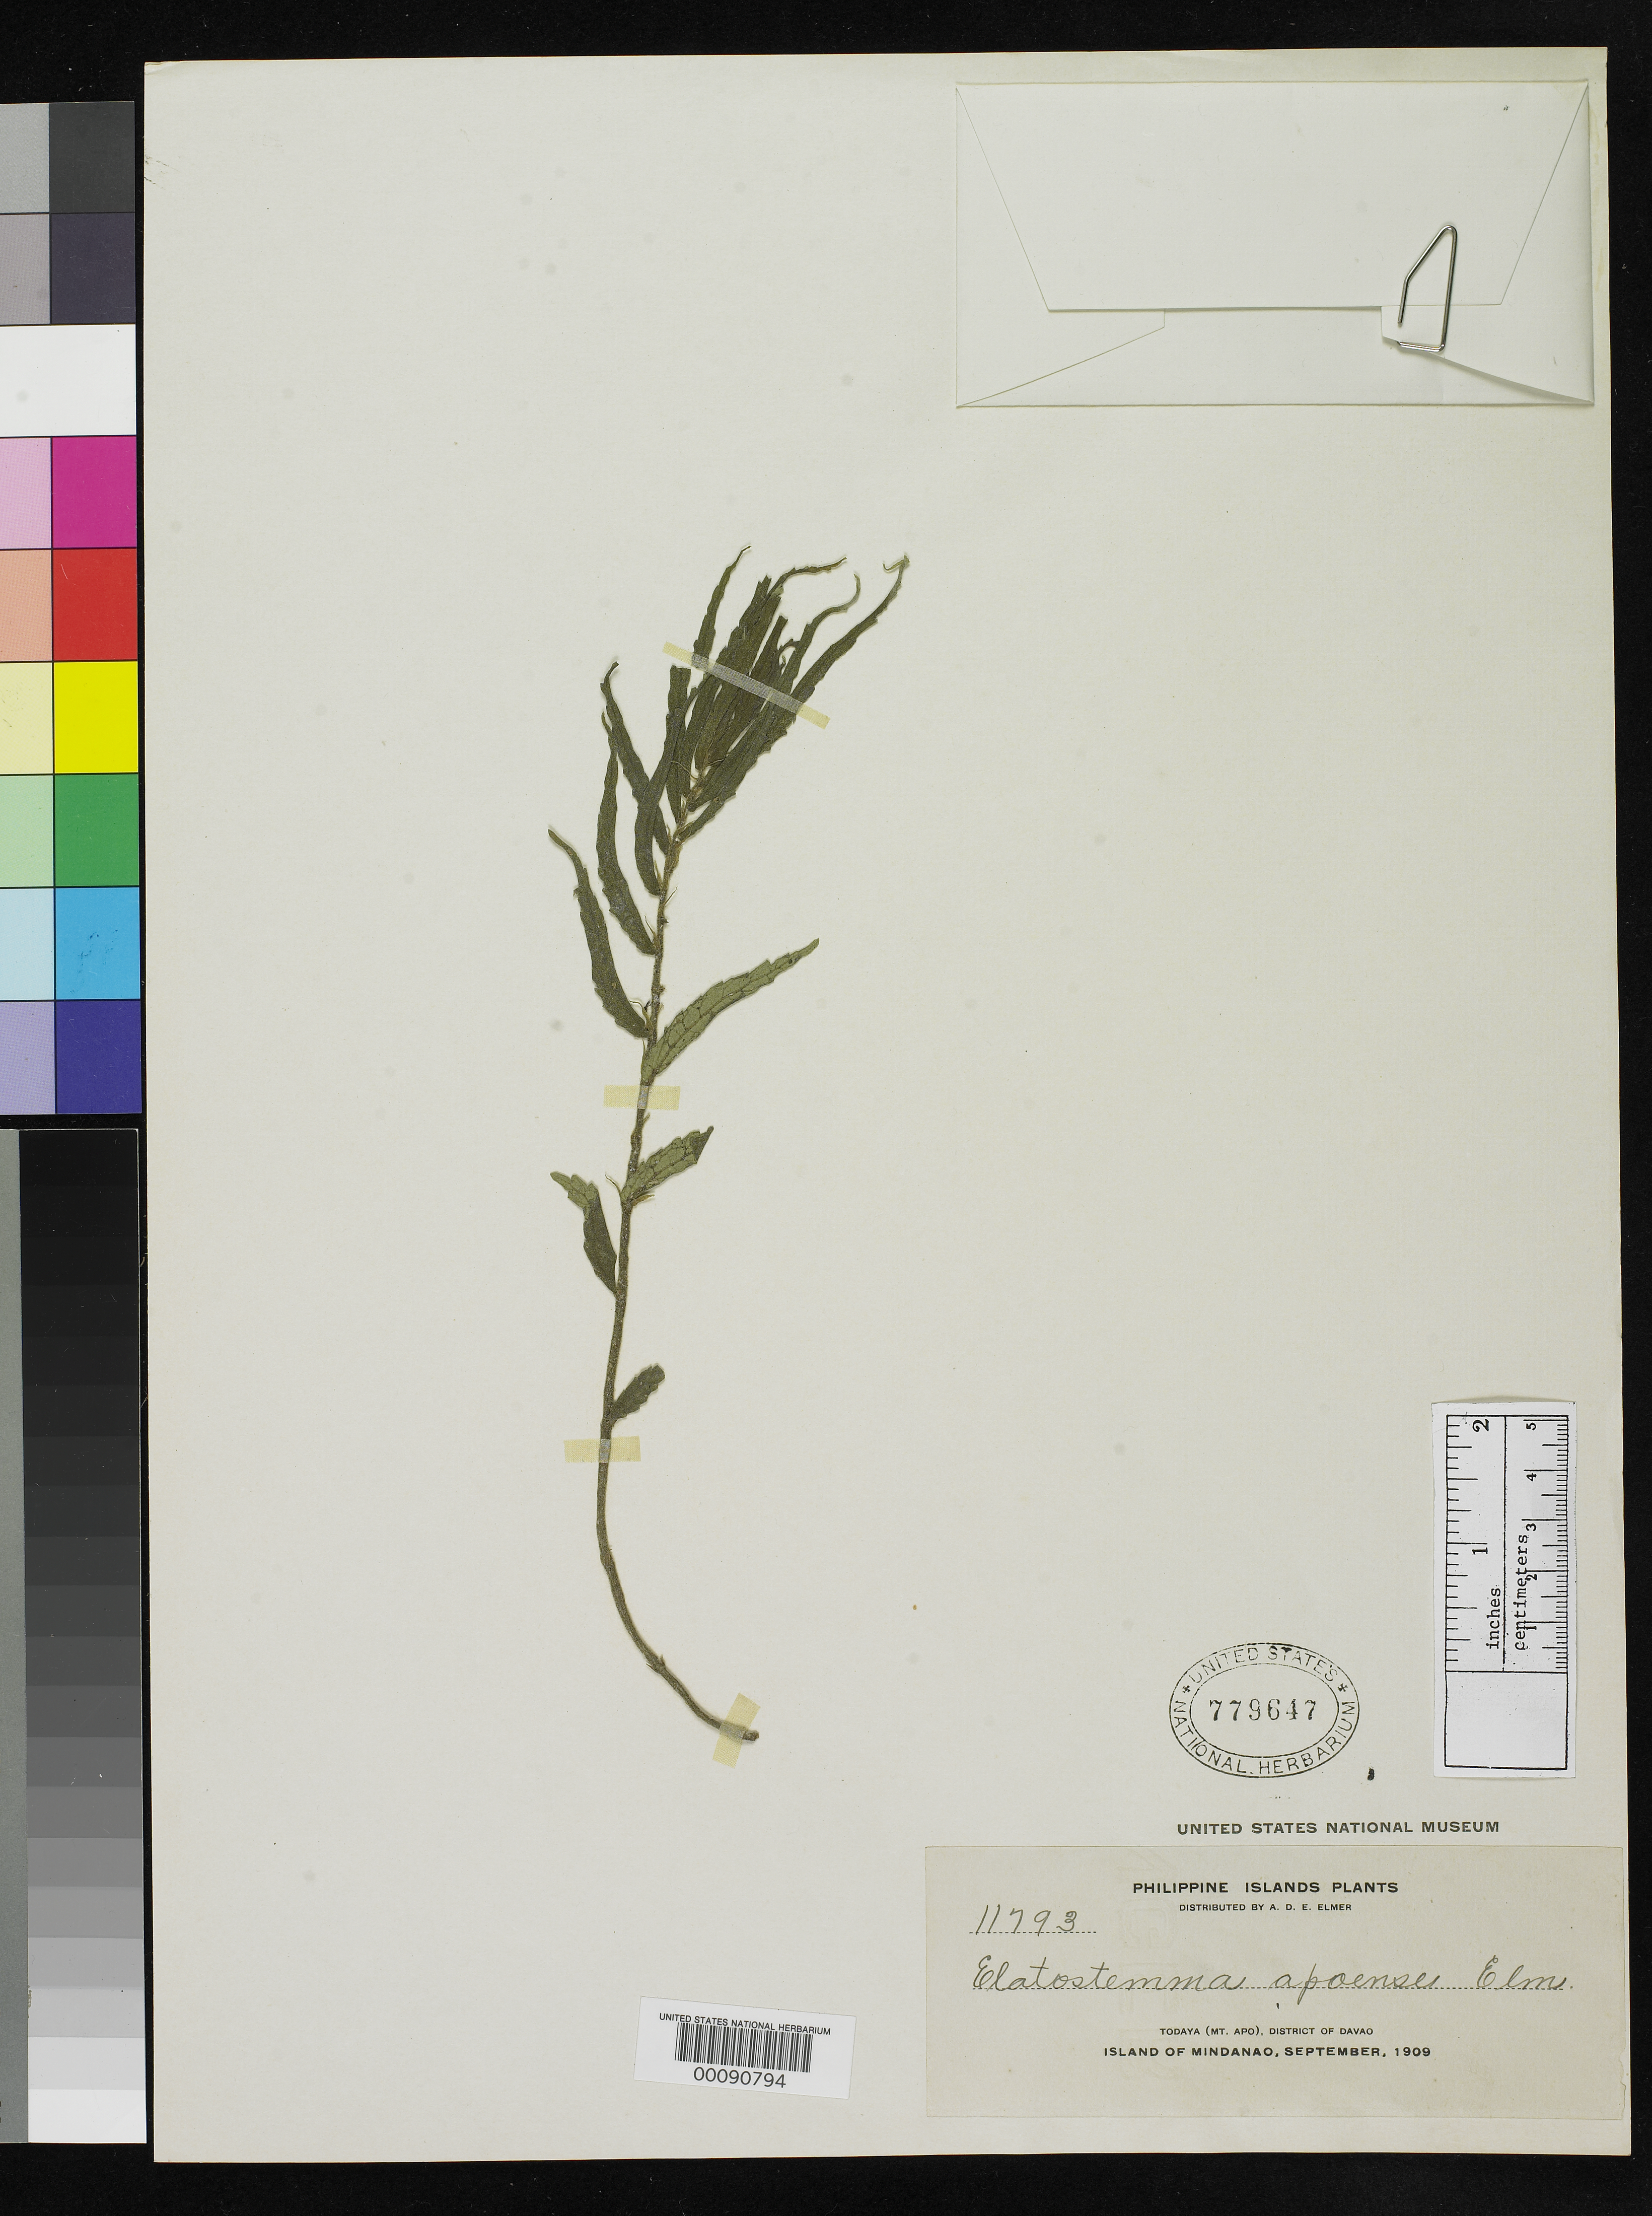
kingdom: Plantae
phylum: Tracheophyta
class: Magnoliopsida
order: Rosales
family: Urticaceae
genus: Elatostema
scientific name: Elatostema apoense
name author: Elmer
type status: Isotype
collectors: A. D. E. Elmer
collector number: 11793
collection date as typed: Sep 1909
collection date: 1909-09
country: Philippines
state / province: Davao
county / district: Davao del Sur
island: Mindanao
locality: Todaya, Mt. Apo.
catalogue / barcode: US 779647